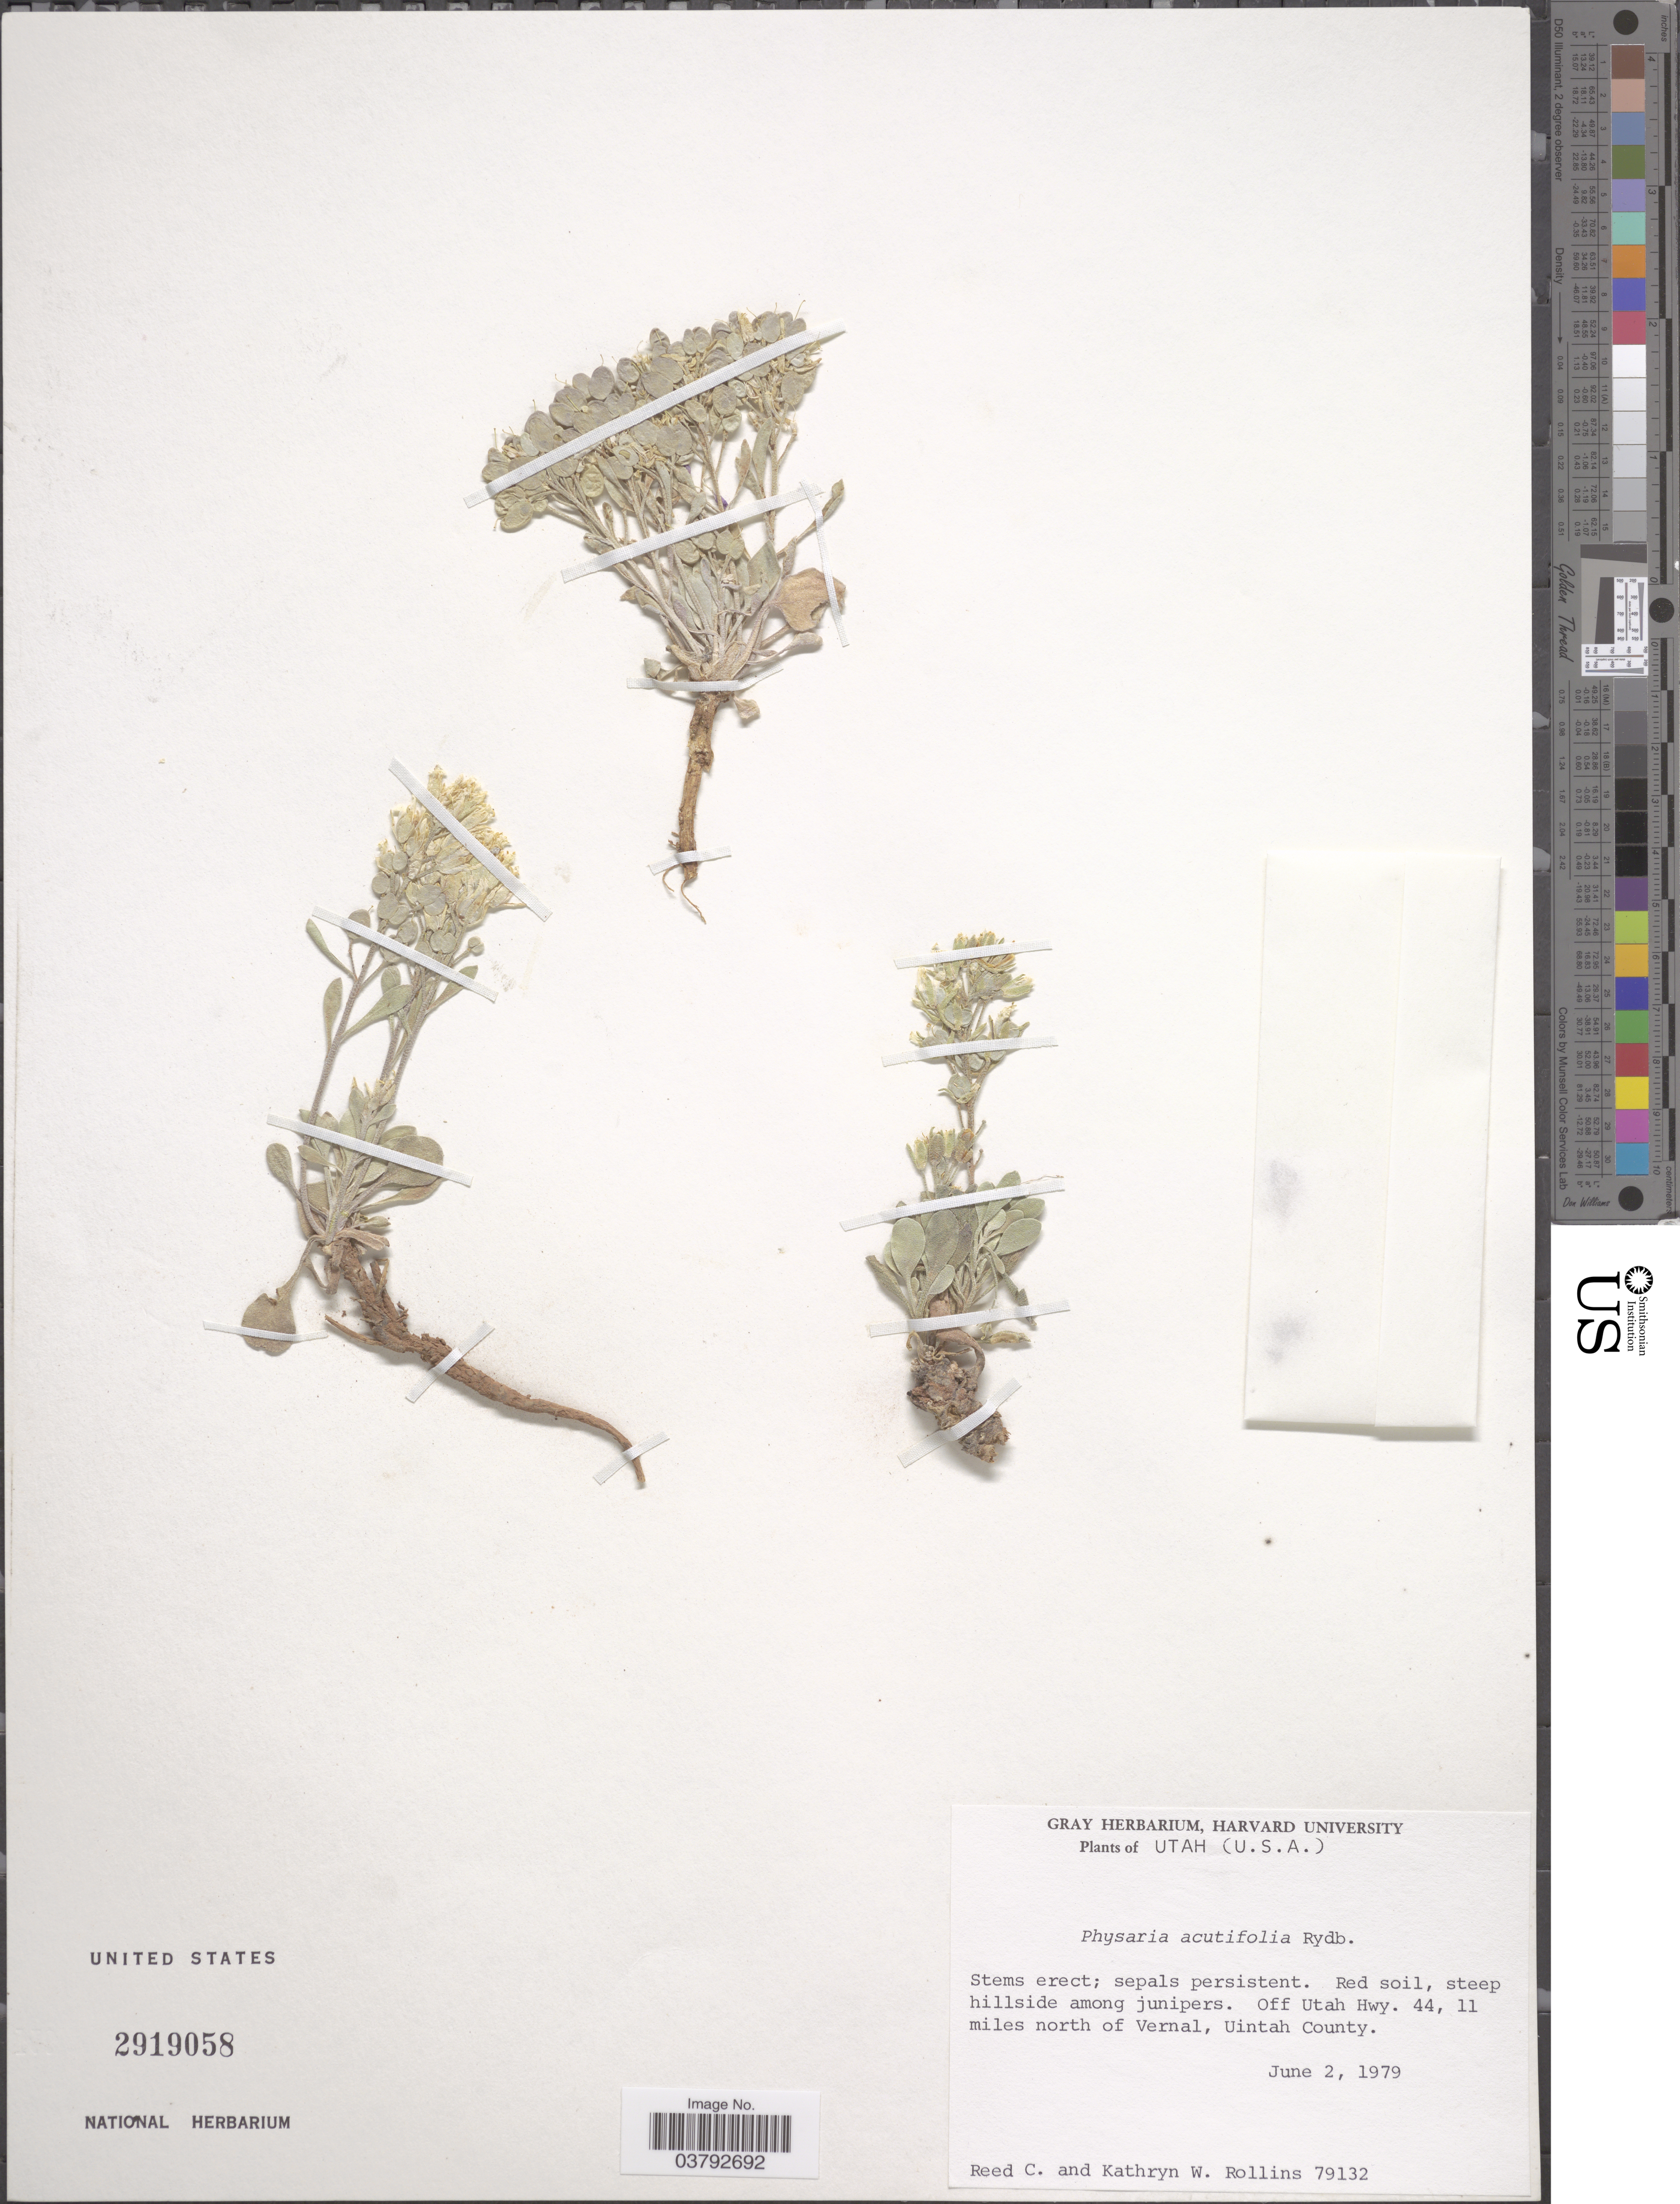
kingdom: Plantae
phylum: Tracheophyta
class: Magnoliopsida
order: Brassicales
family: Brassicaceae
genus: Physaria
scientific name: Physaria acutifolia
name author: Rydb.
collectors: R. C. Rollins & K. W. Rollins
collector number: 79132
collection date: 1979-06-02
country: United States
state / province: Utah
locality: Off Utah Hwy. 44, 11 miles north of Vernal, Uintah County.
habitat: red soil, steep hillside among junipers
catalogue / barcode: US 2919058